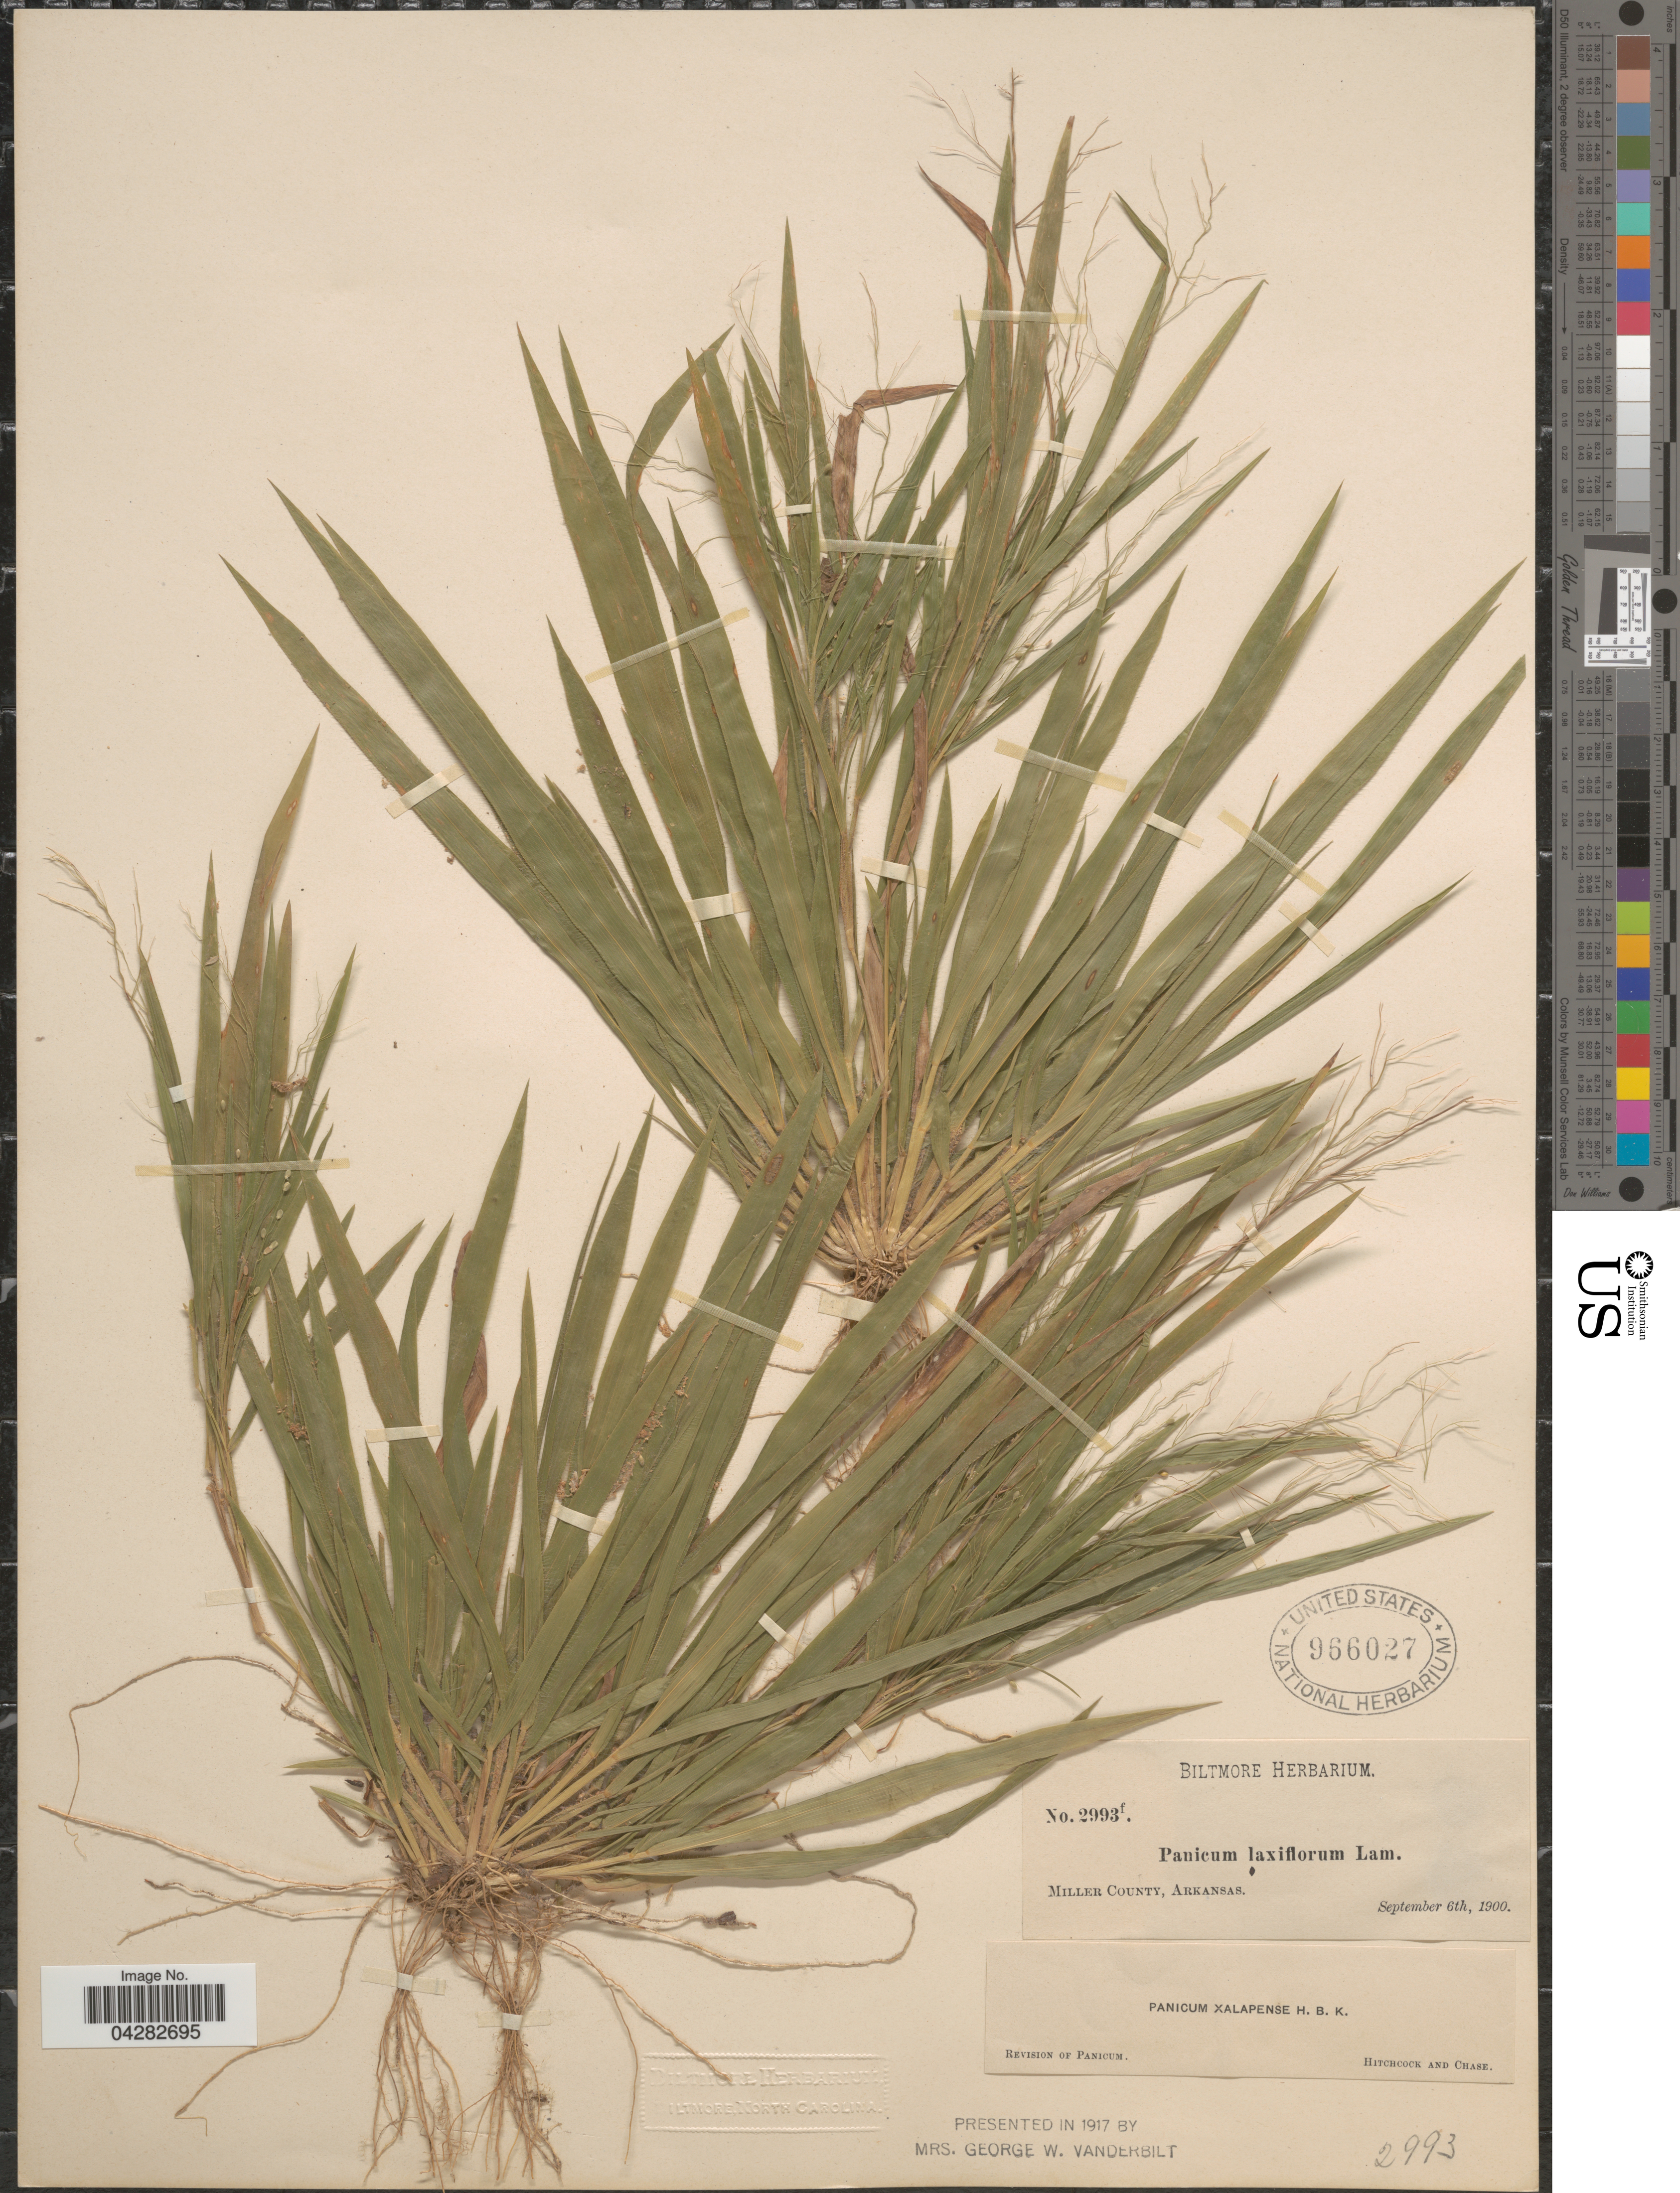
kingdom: Plantae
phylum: Tracheophyta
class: Liliopsida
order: Poales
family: Poaceae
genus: Dichanthelium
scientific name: Dichanthelium laxiflorum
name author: (Lam.) Gould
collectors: ex herb. Biltmore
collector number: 2993f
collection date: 1900-09-06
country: United States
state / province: Arkansas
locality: Miller County.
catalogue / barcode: US 966027